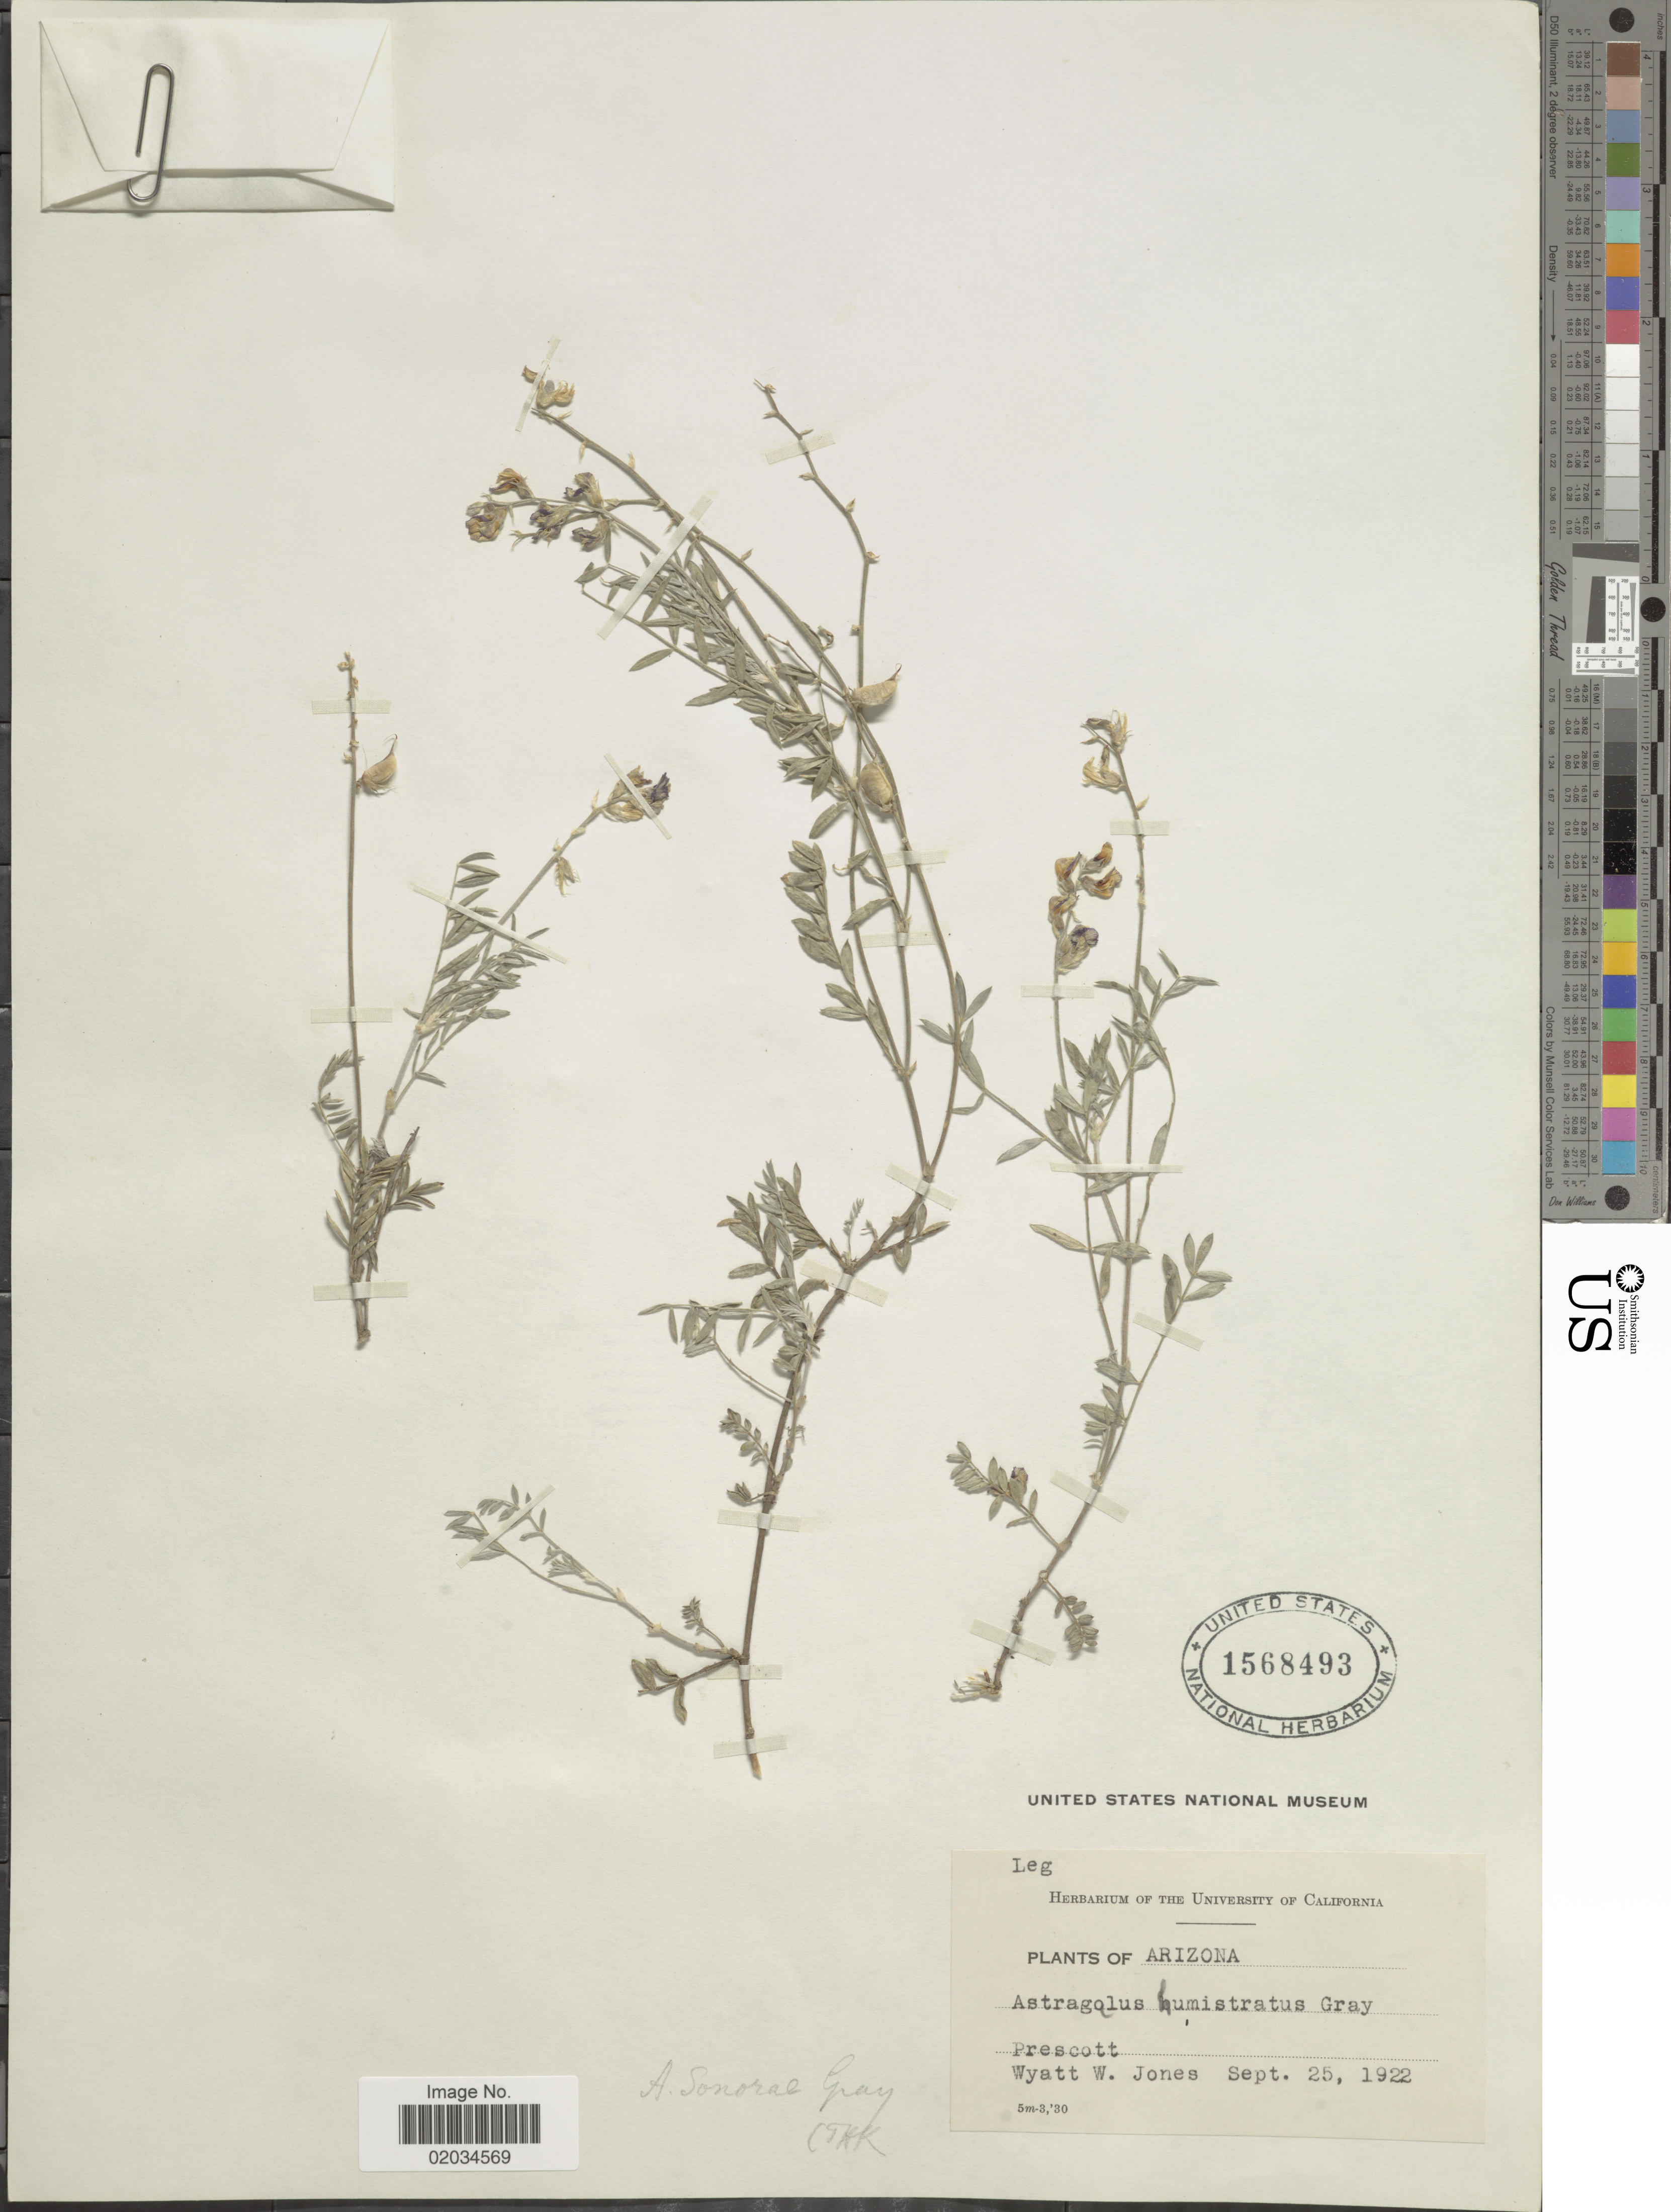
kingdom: Plantae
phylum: Tracheophyta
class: Magnoliopsida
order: Fabales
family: Fabaceae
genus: Astragalus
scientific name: Astragalus sonorae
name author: A. Gray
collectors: W. W. Jones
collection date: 1922-09-25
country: United States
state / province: Arizona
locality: Prescott.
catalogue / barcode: US 1568493